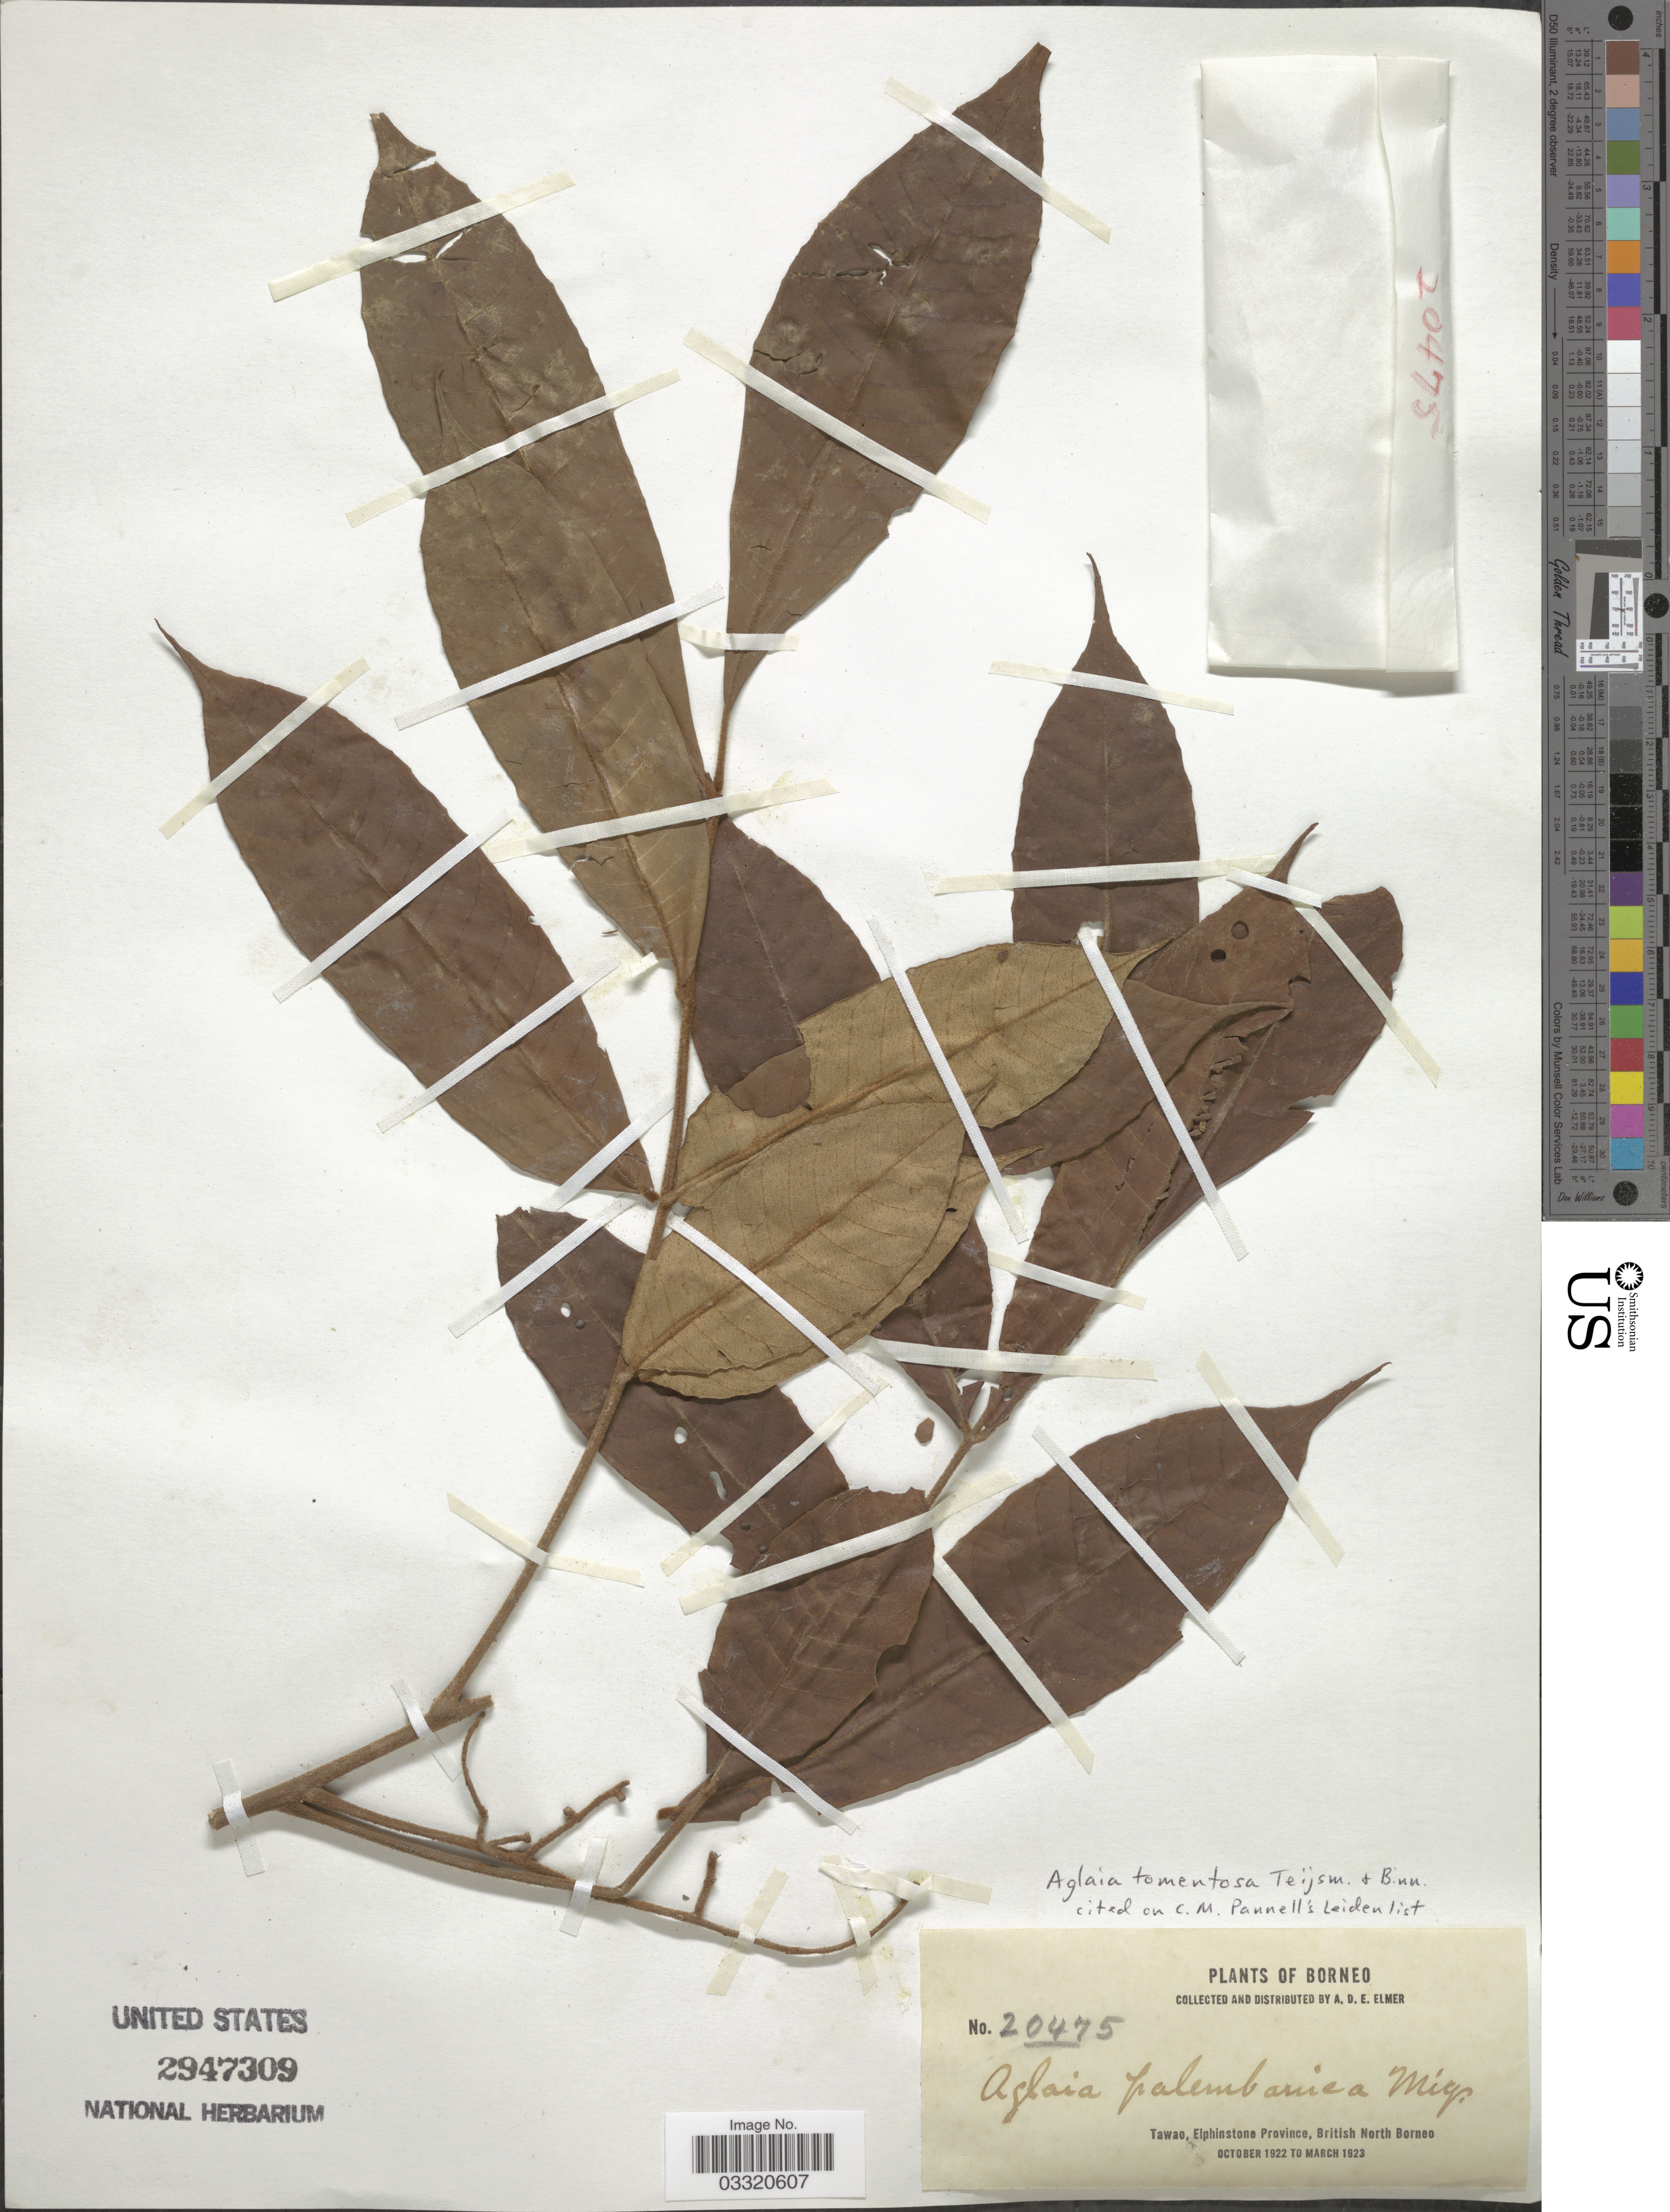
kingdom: Plantae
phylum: Tracheophyta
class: Magnoliopsida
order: Sapindales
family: Meliaceae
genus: Aglaia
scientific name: Aglaia tomentosa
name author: Teijsm. & Binn.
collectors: A. D. E. Elmer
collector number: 20475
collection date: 1922-10/1923-03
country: Malaysia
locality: Borneo. Tawao, Elphinstone Province, British North Borneo.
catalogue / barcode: US 2947309